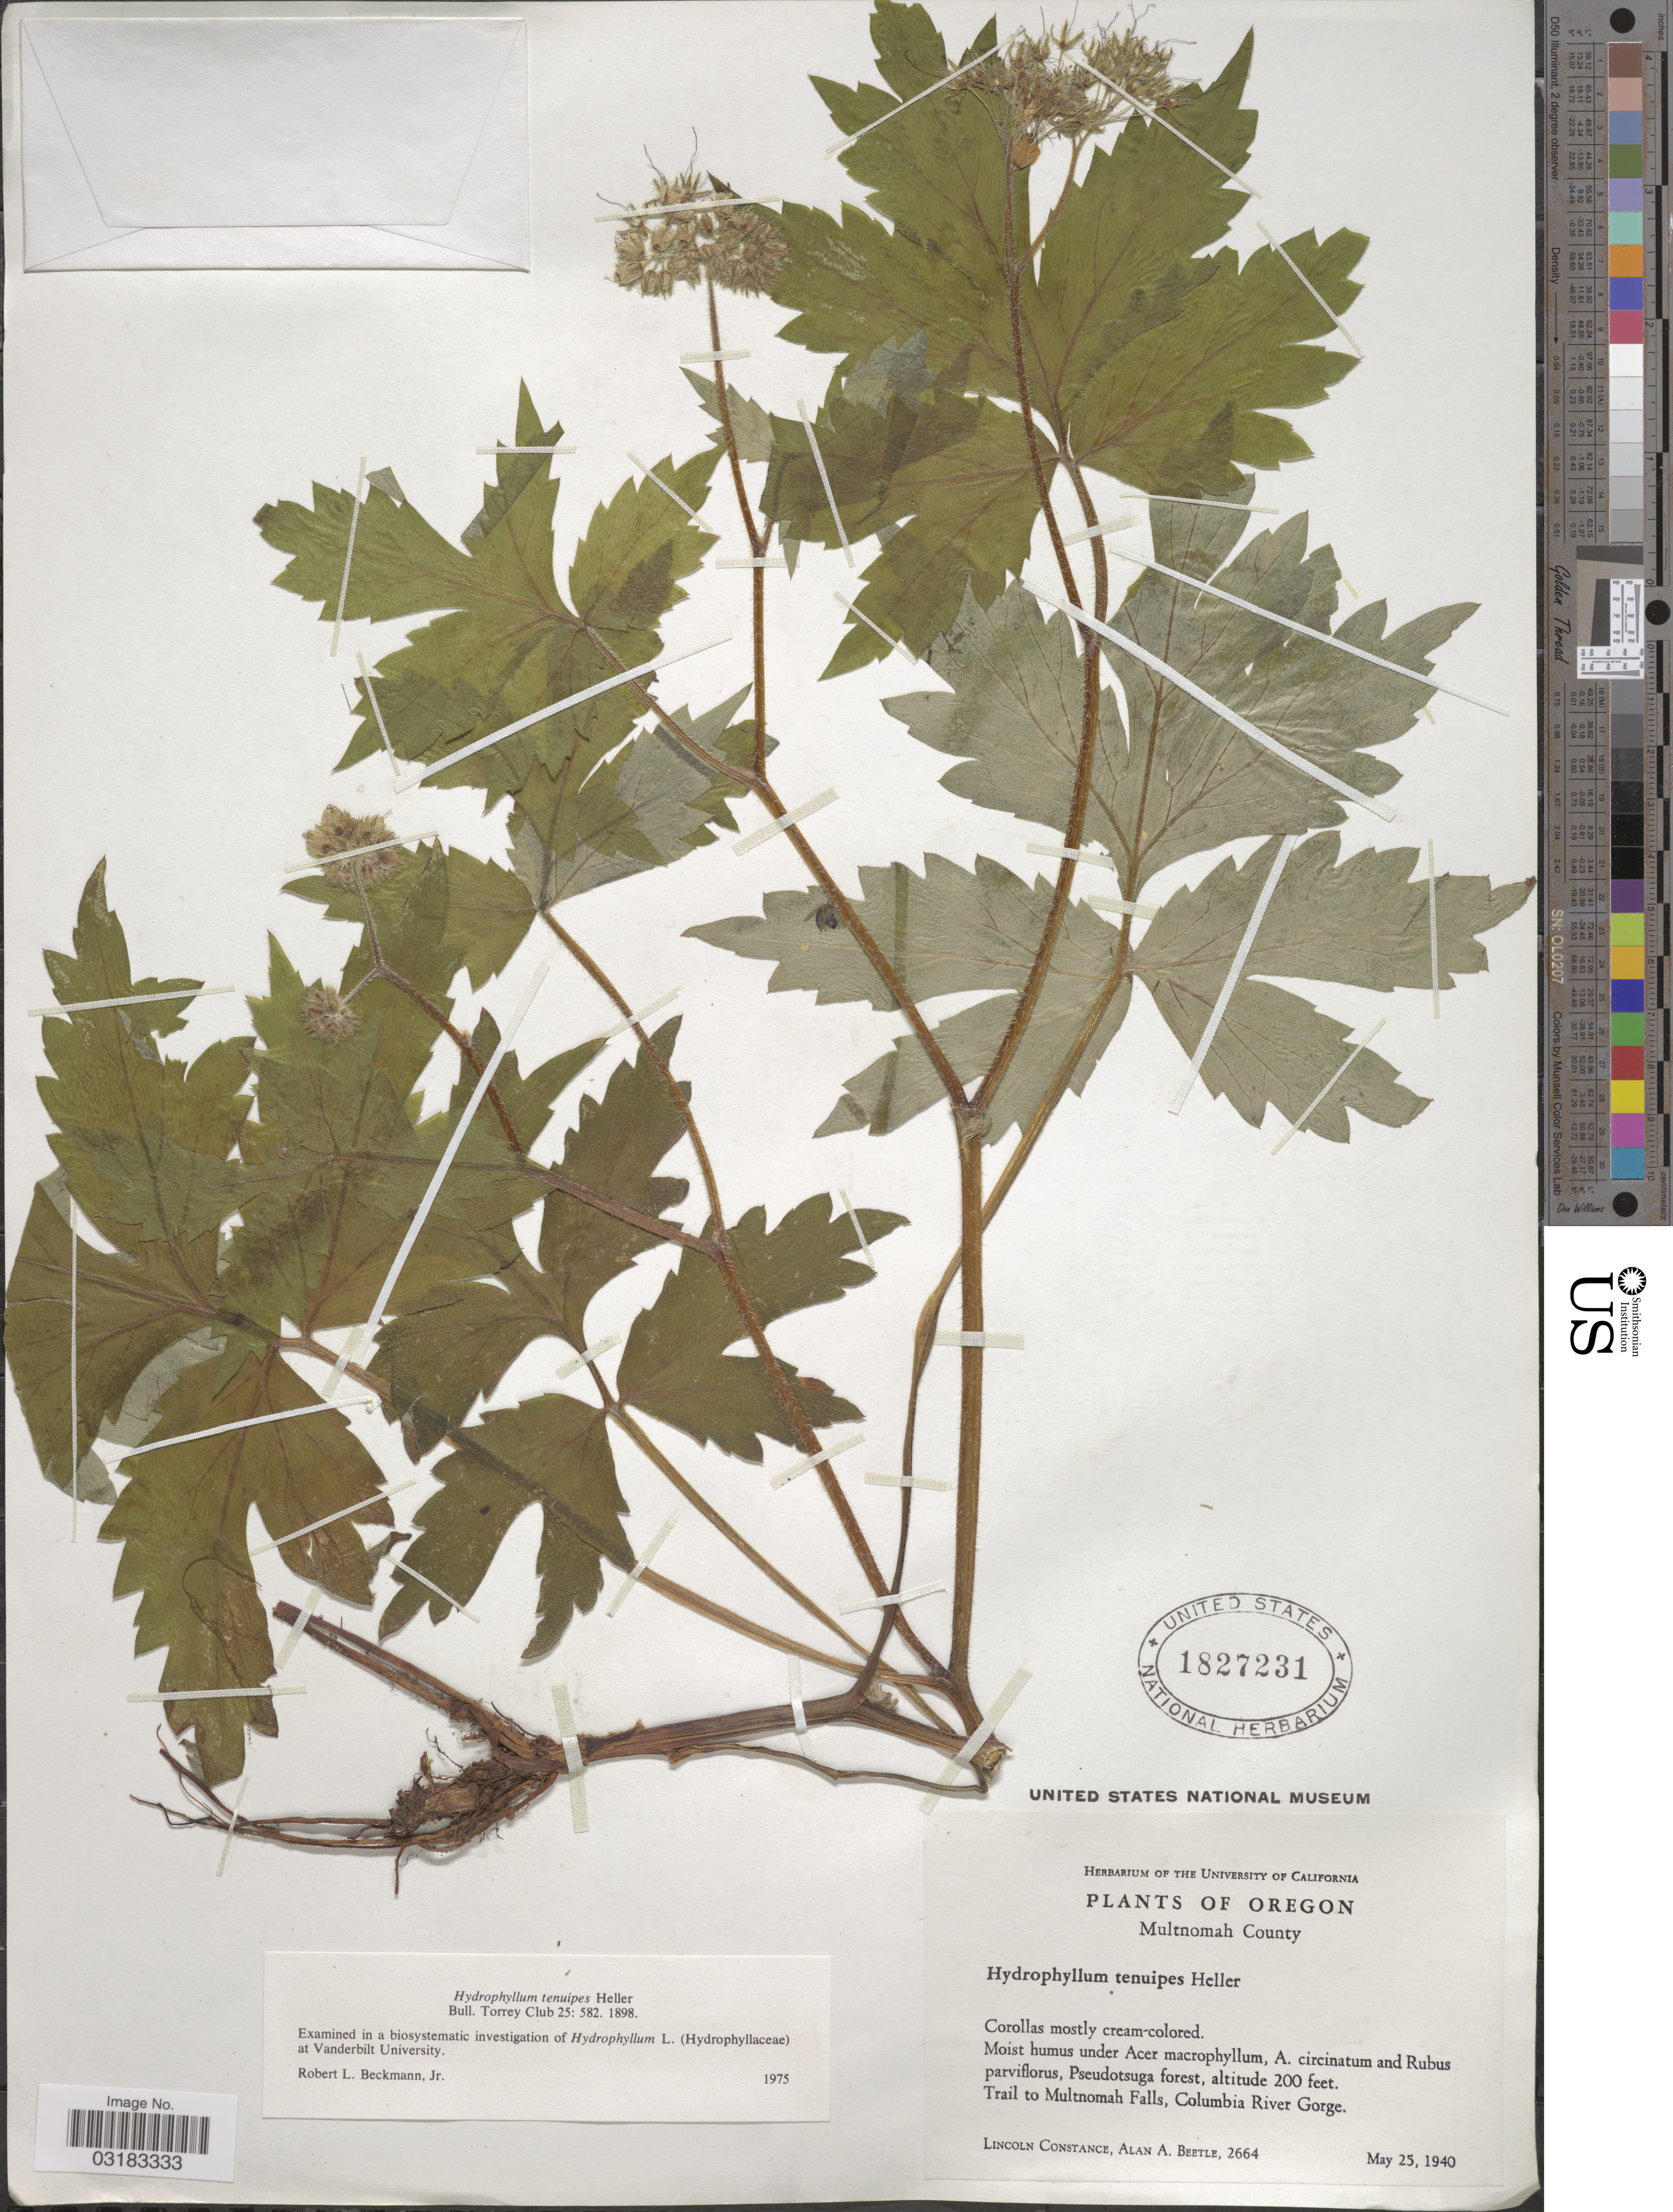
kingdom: Plantae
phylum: Tracheophyta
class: Magnoliopsida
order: Boraginales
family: Hydrophyllaceae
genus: Hydrophyllum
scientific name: Hydrophyllum tenuipes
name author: A. Heller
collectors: L. Constance & A. A. Beetle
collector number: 2664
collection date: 1940-05-25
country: United States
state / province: Oregon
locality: Multnomah County. Trail to Multnomah Falls, Colombia River Gorge.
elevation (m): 61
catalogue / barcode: US 1827231